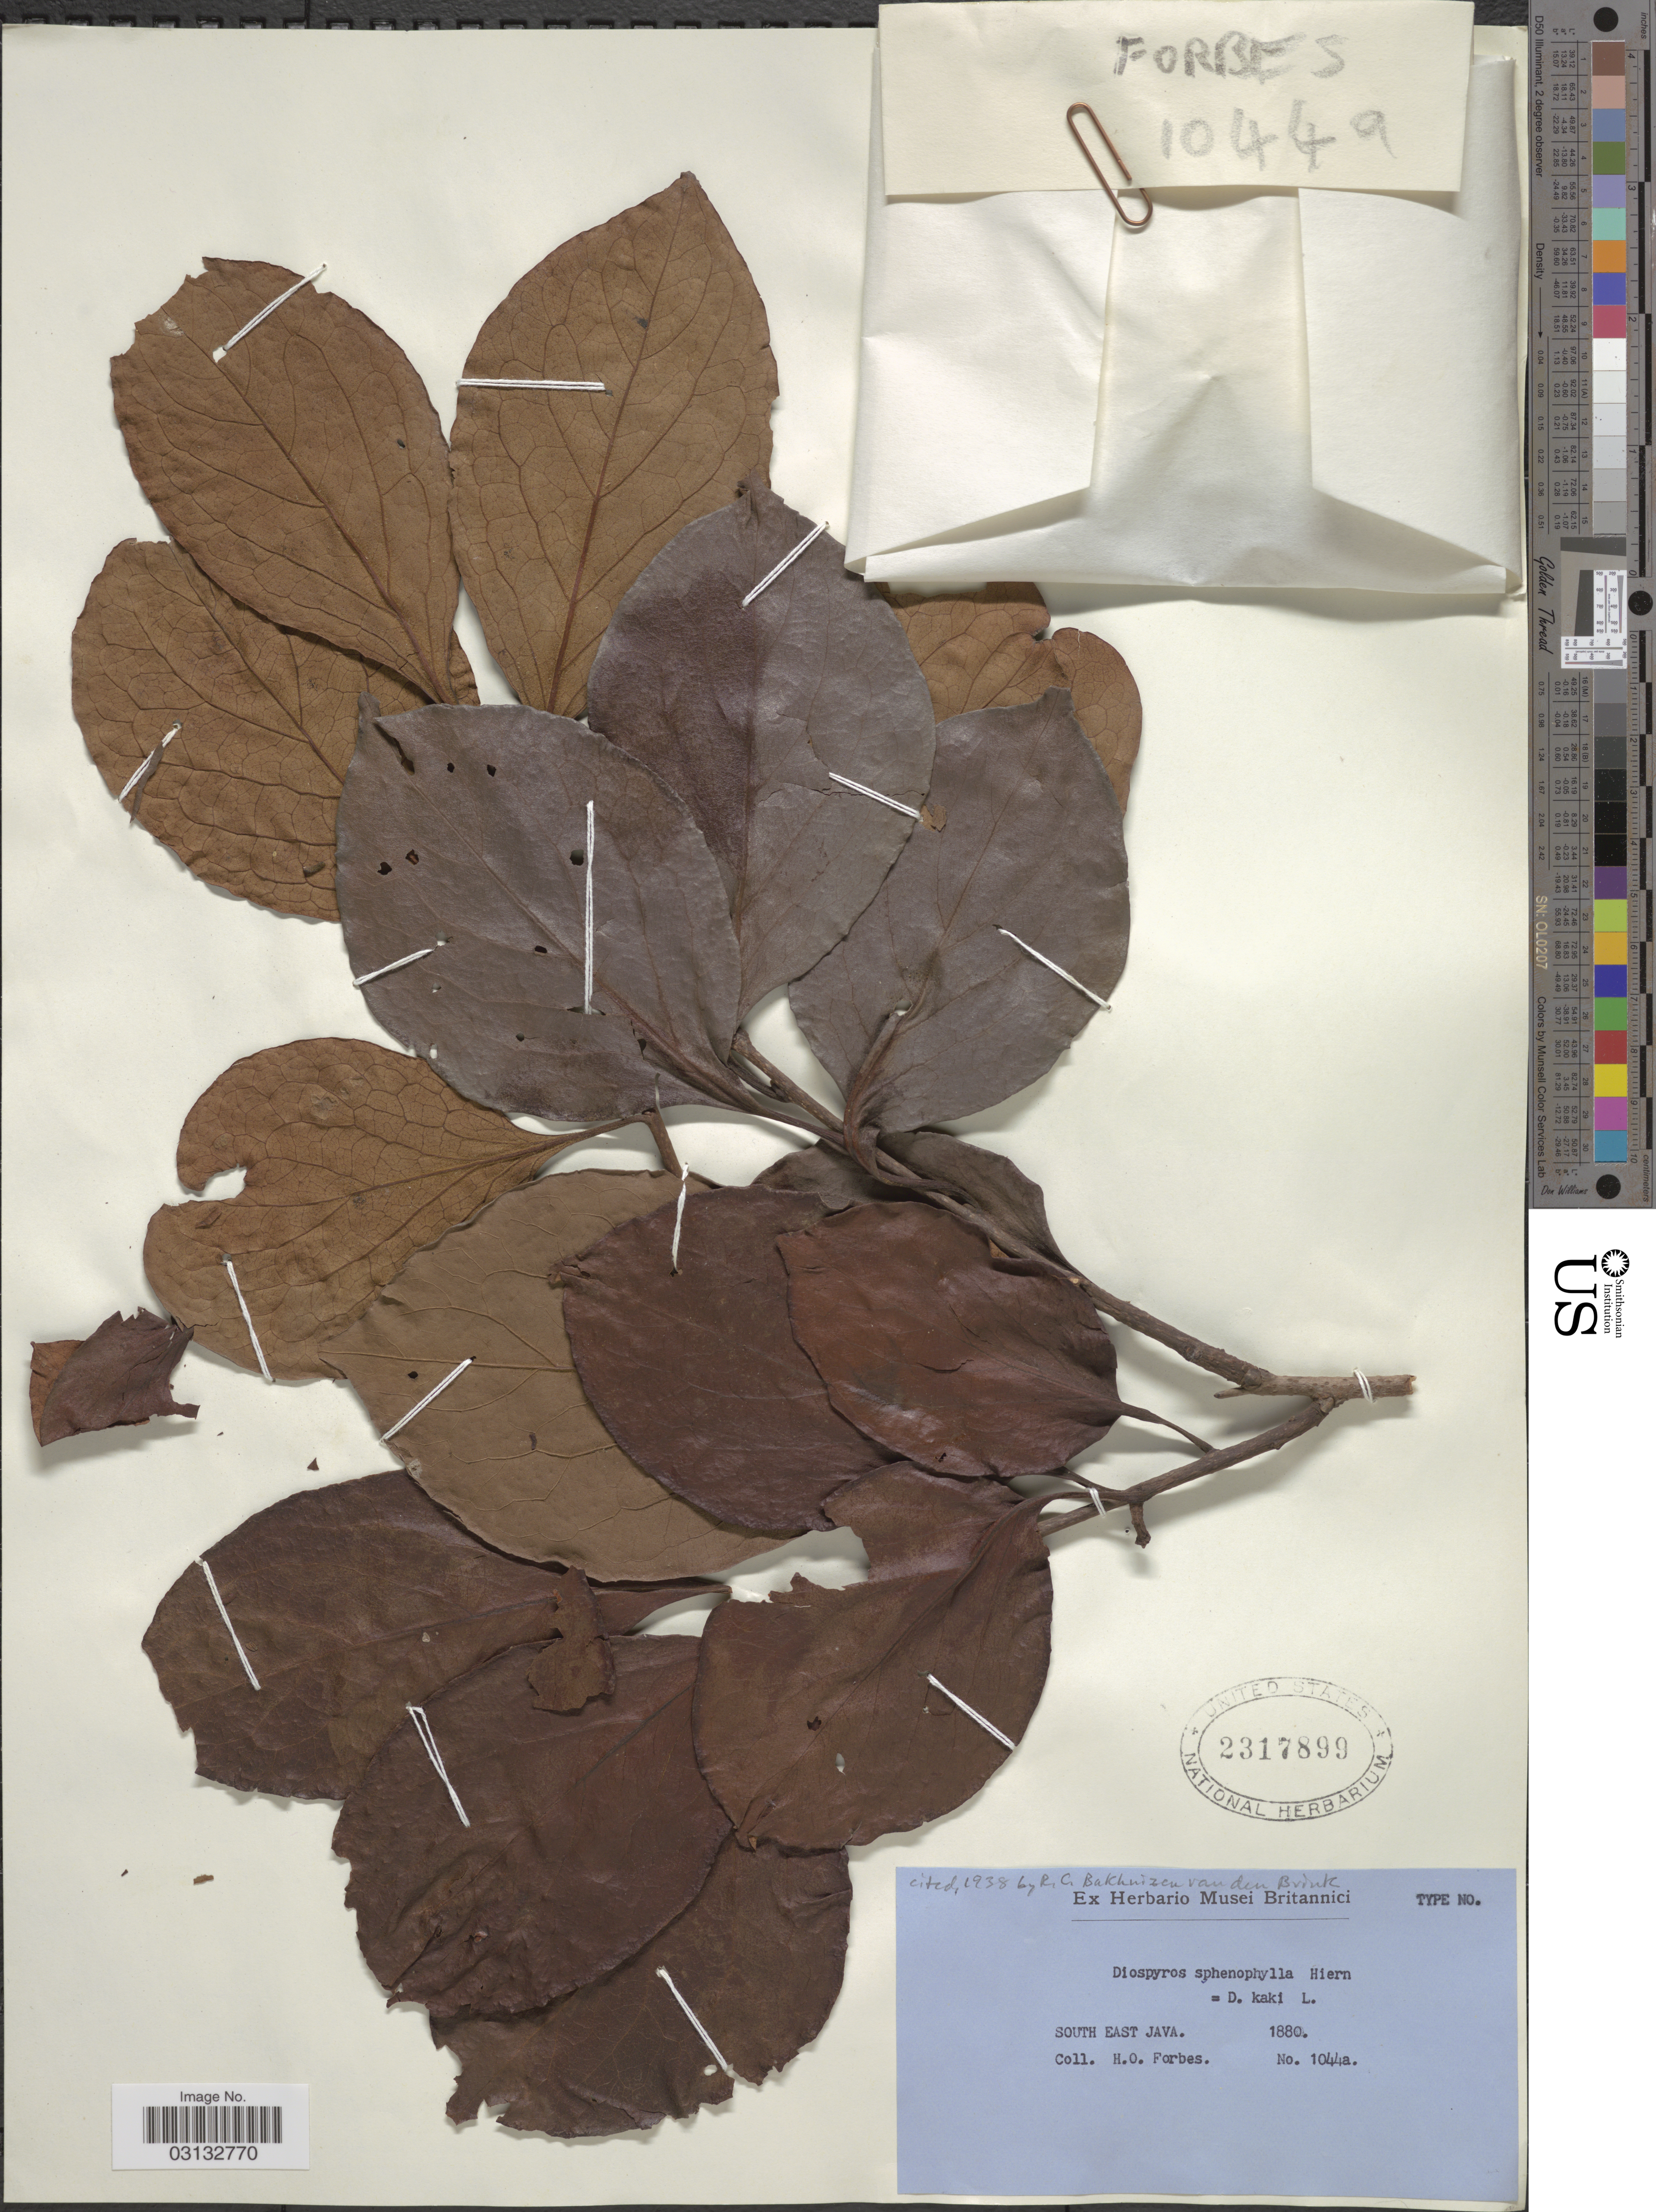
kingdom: Plantae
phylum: Tracheophyta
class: Magnoliopsida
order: Ericales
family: Ebenaceae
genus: Diospyros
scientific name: Diospyros kaki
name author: Thunb.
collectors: H. O. Forbes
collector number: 1044a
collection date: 1880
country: Indonesia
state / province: Java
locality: South East Java.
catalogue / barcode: US 2317899